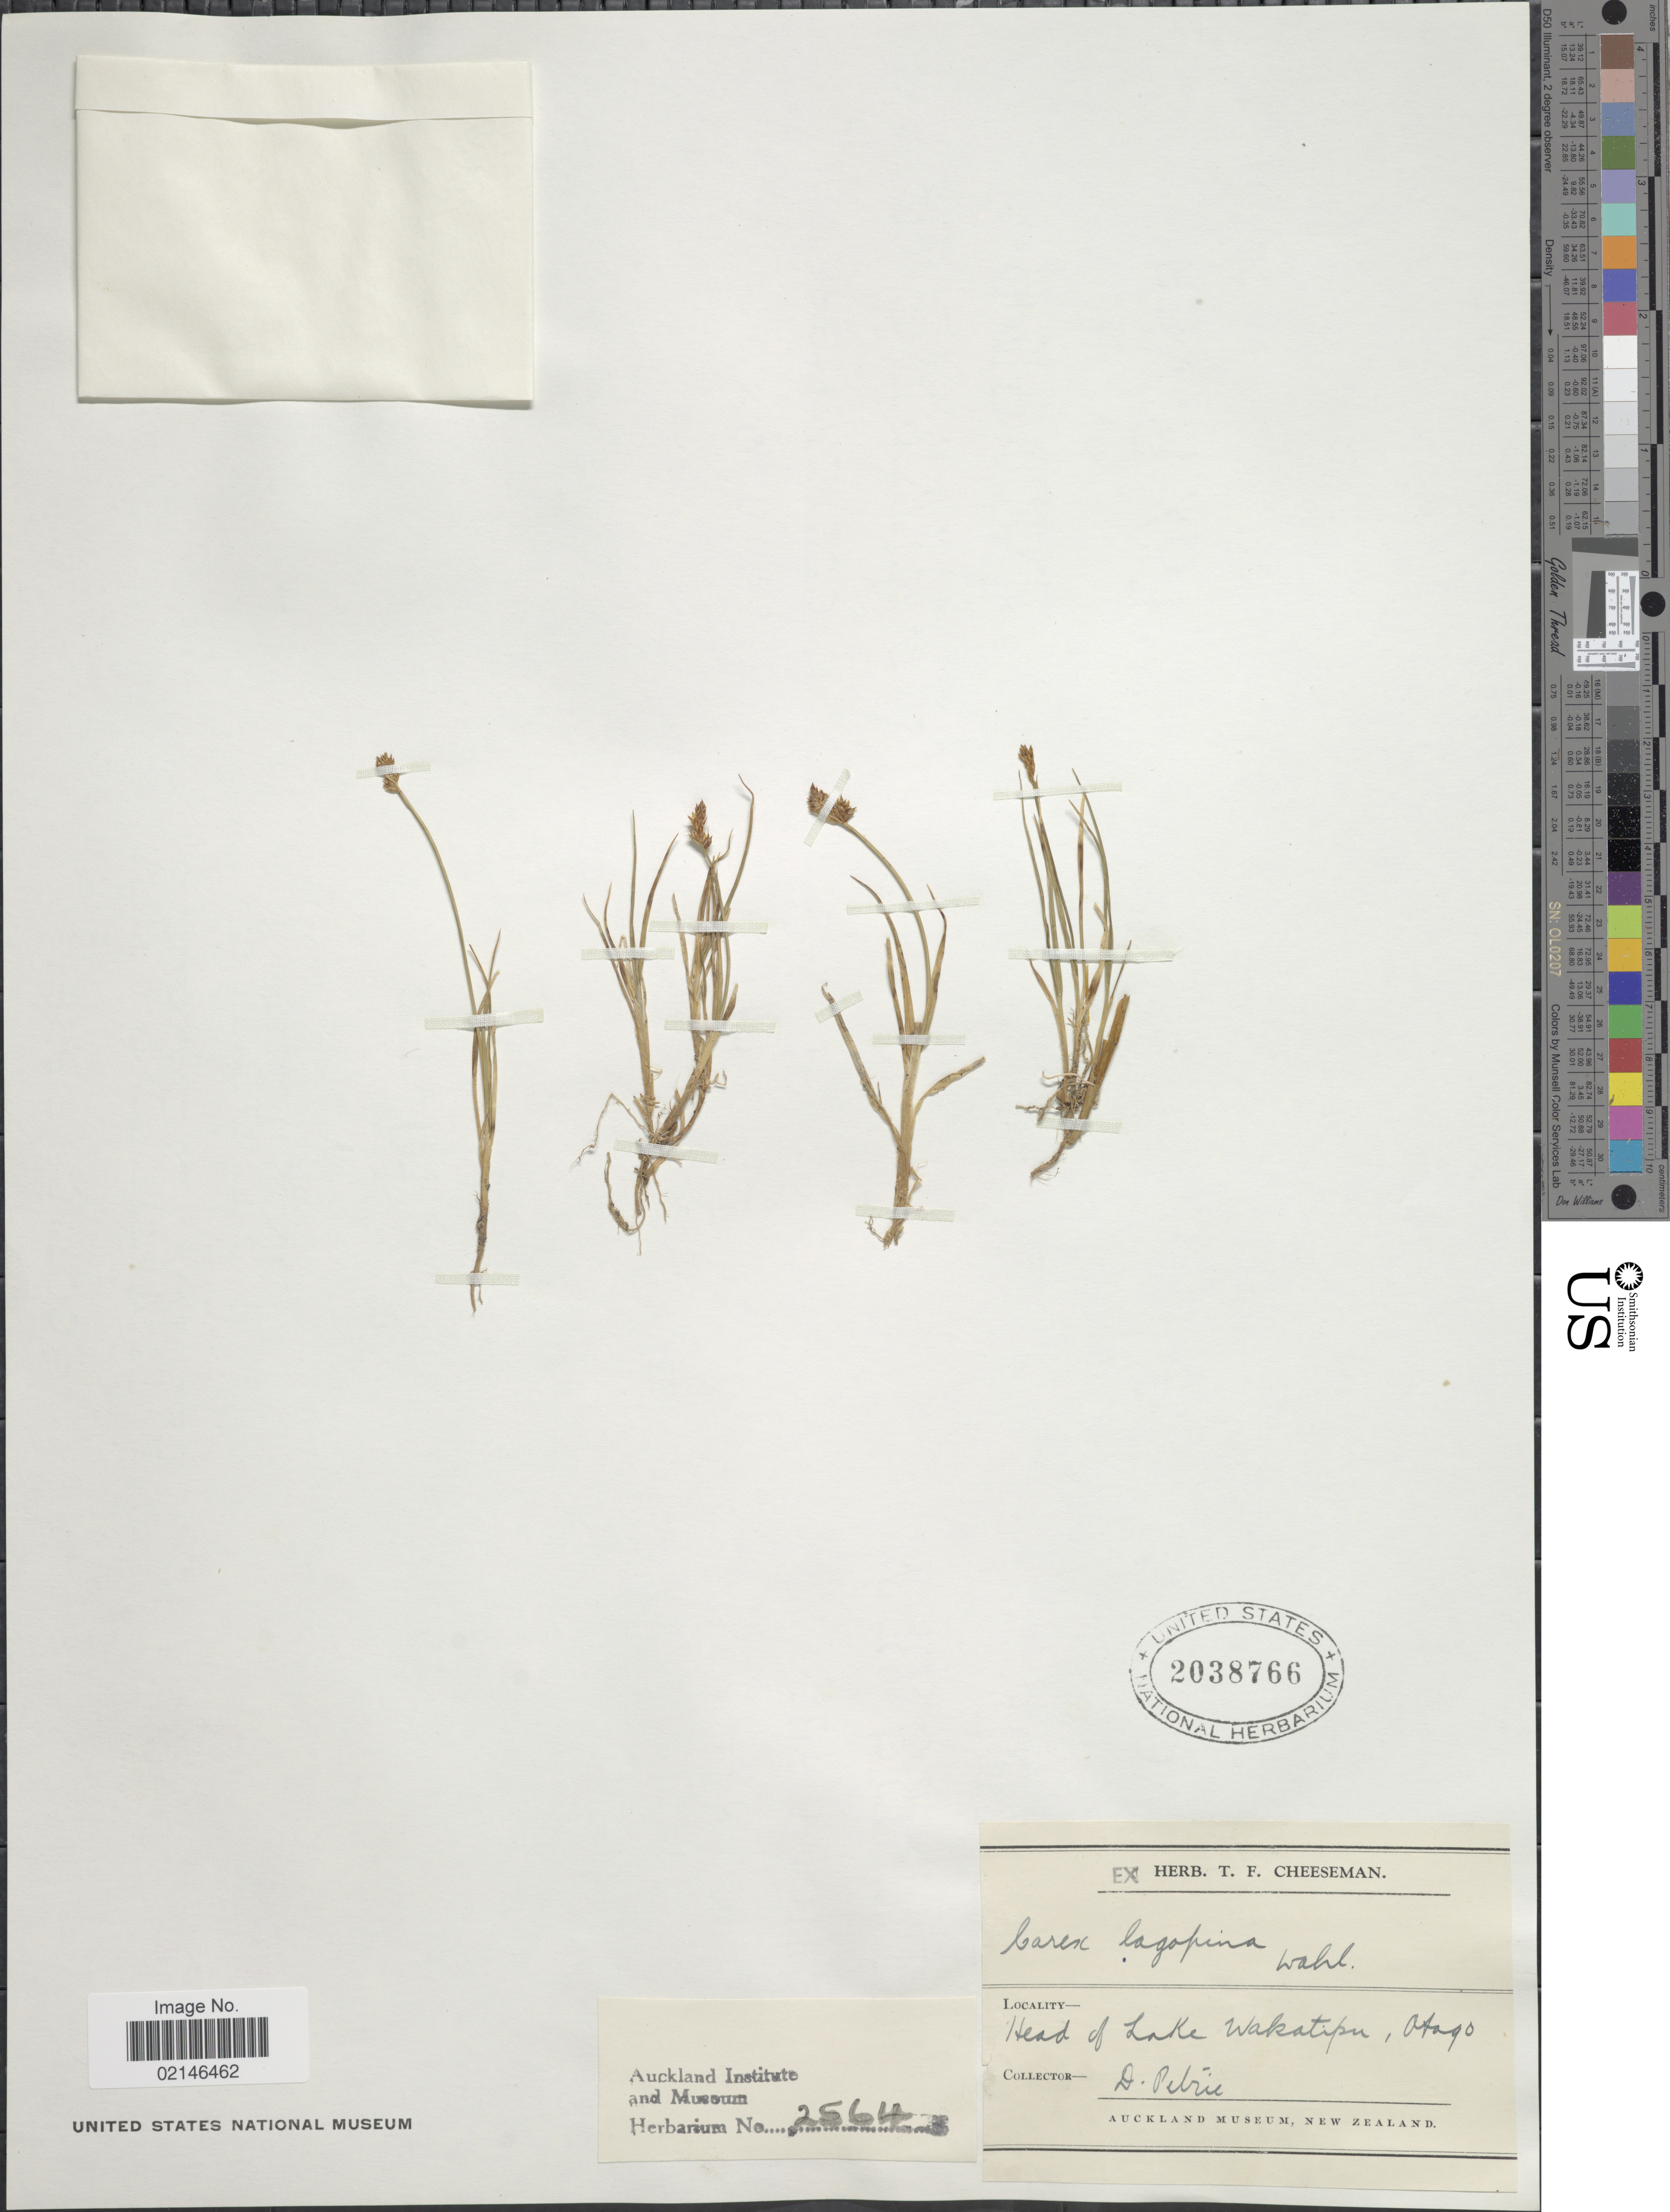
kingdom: Plantae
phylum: Tracheophyta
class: Liliopsida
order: Poales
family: Cyperaceae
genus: Carex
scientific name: Carex lachenalii subsp. parkeri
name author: (Petrie) Toivonen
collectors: D. Petrie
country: New Zealand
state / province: Otago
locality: Head of Lake Wakatipu, Otago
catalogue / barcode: US 2038766